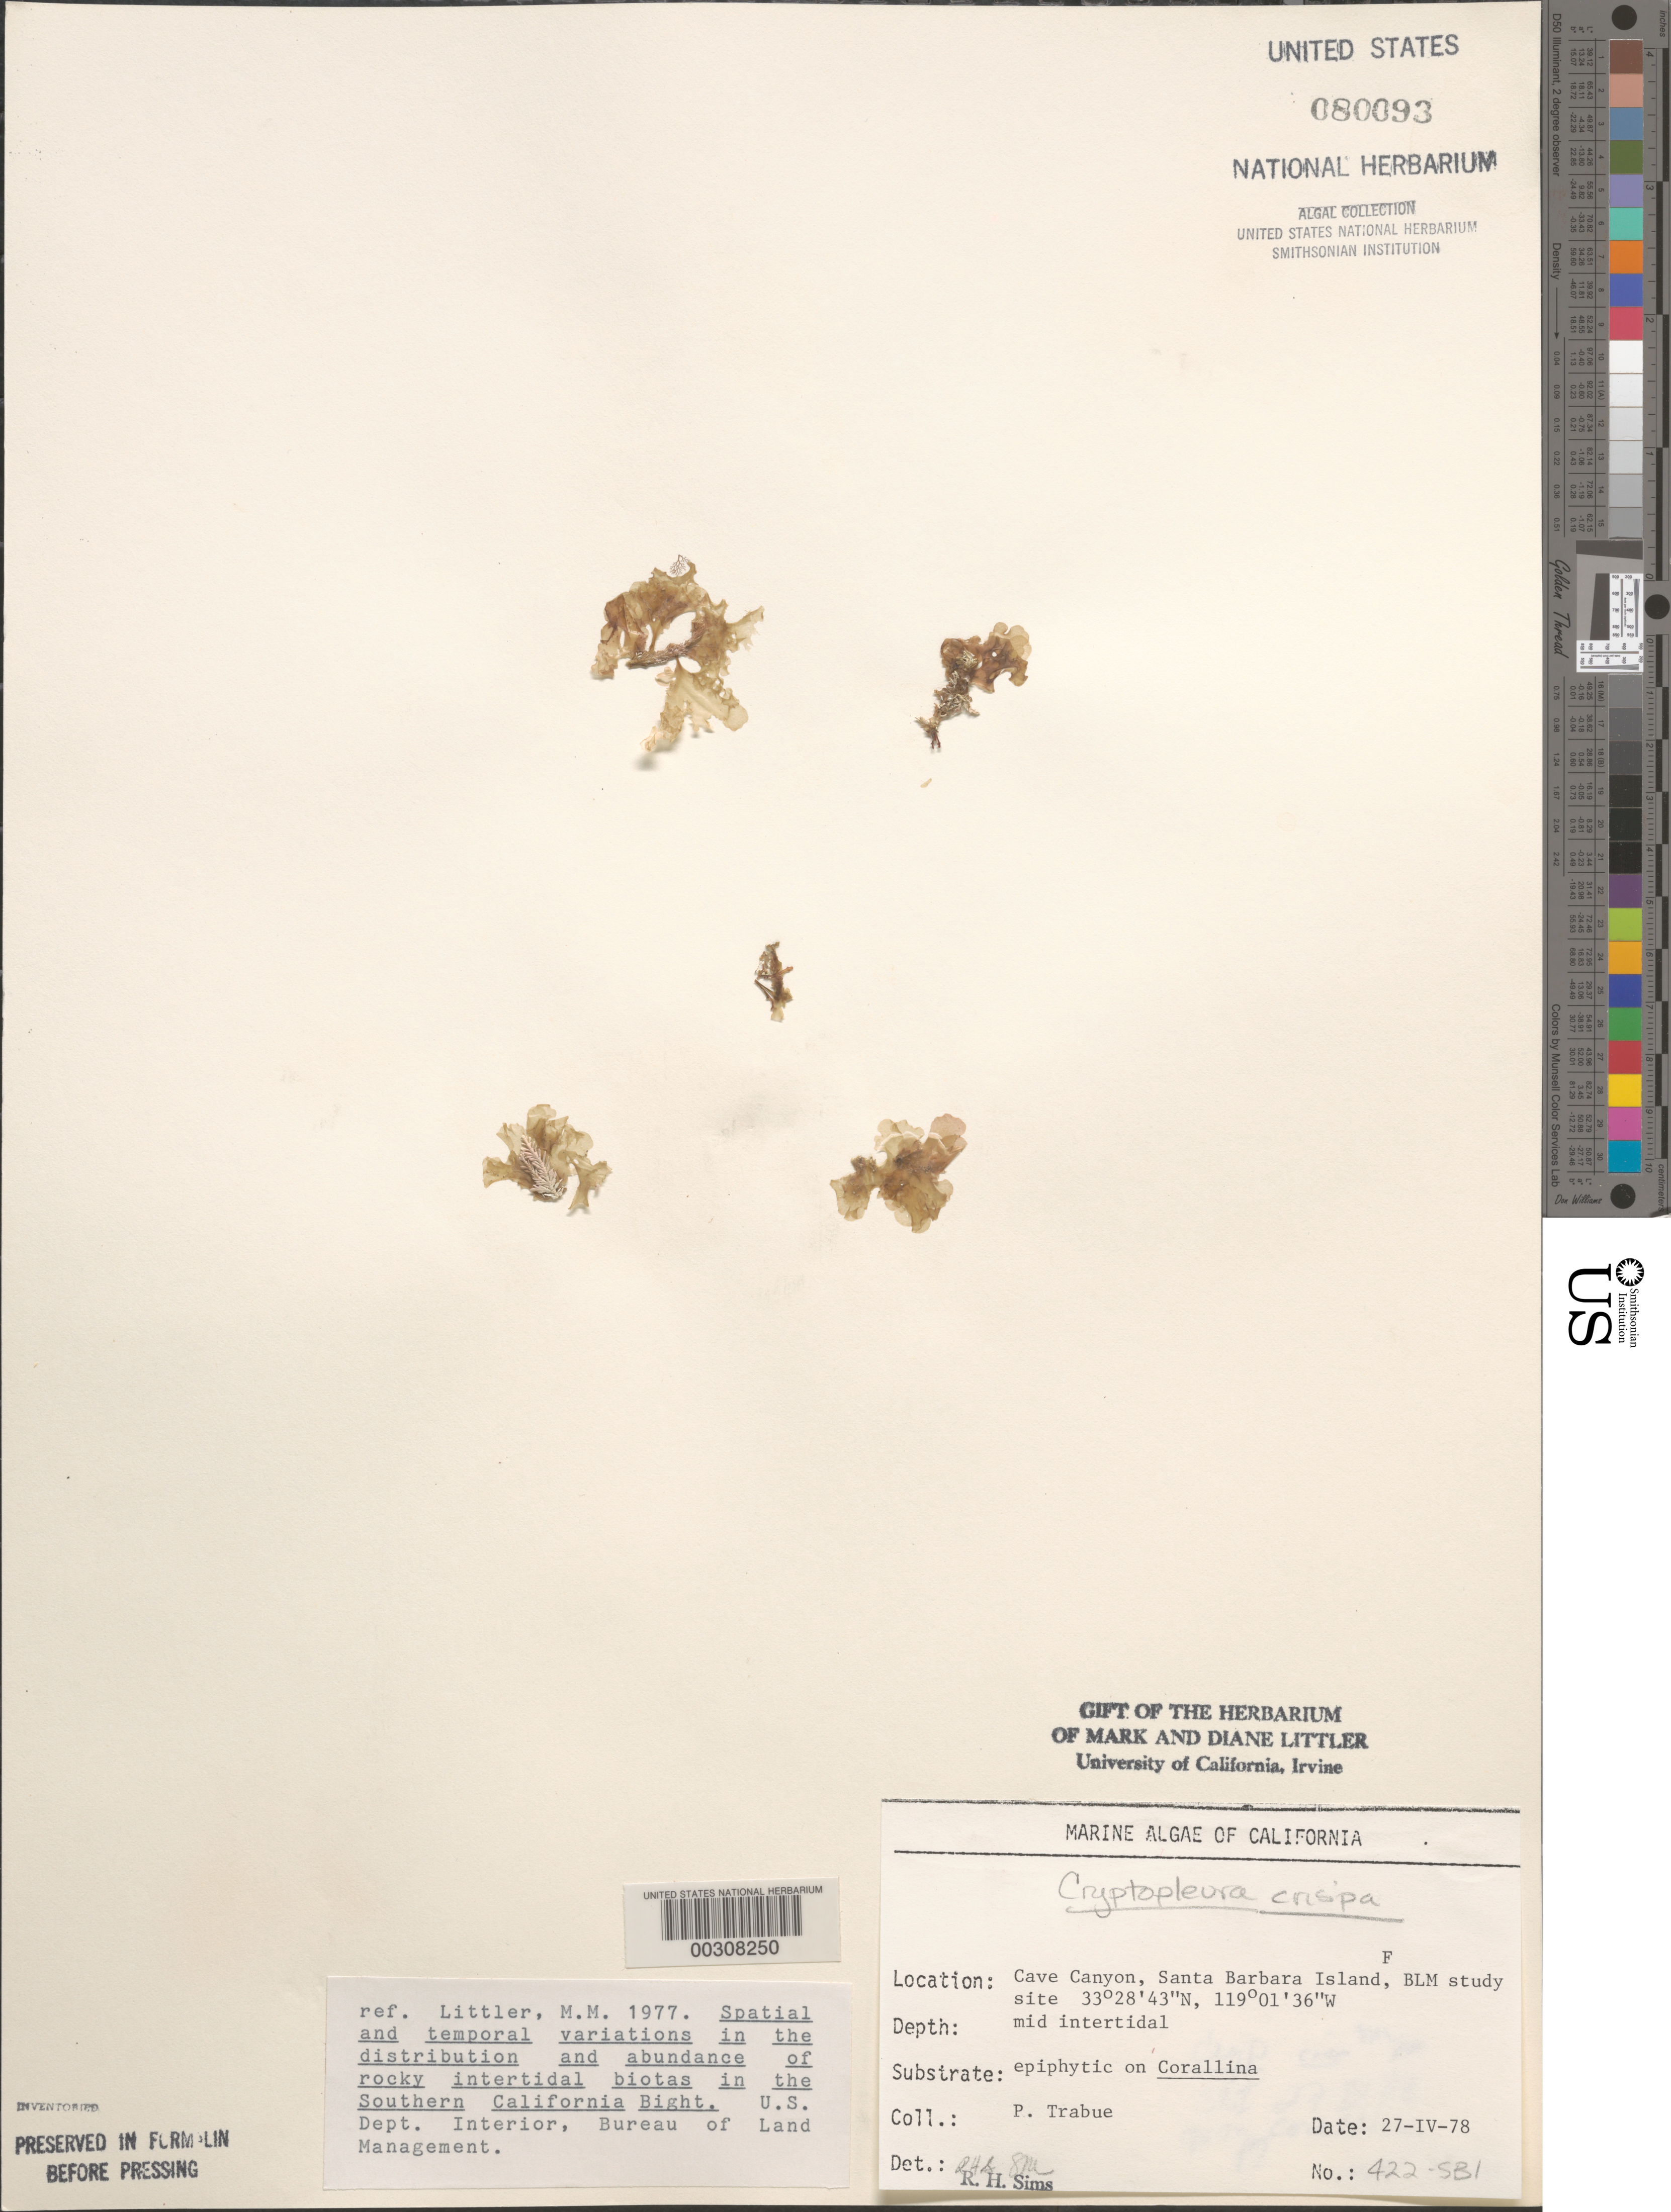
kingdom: Plantae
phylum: Rhodophyta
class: Florideophyceae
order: Ceramiales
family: Delesseriaceae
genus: Cryptopleura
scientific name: Cryptopleura crispa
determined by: Sims, Robert H.; Murray, S. N.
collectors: P. J. Trabue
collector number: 422-sbi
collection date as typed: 27 Apr 1978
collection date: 1978-04-27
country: United States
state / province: California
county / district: Santa Barbara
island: Santa Barbara Island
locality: Cave Canyon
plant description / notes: BLM-SOCALBIGHT Rocky Intertidal Survey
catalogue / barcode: US 80093